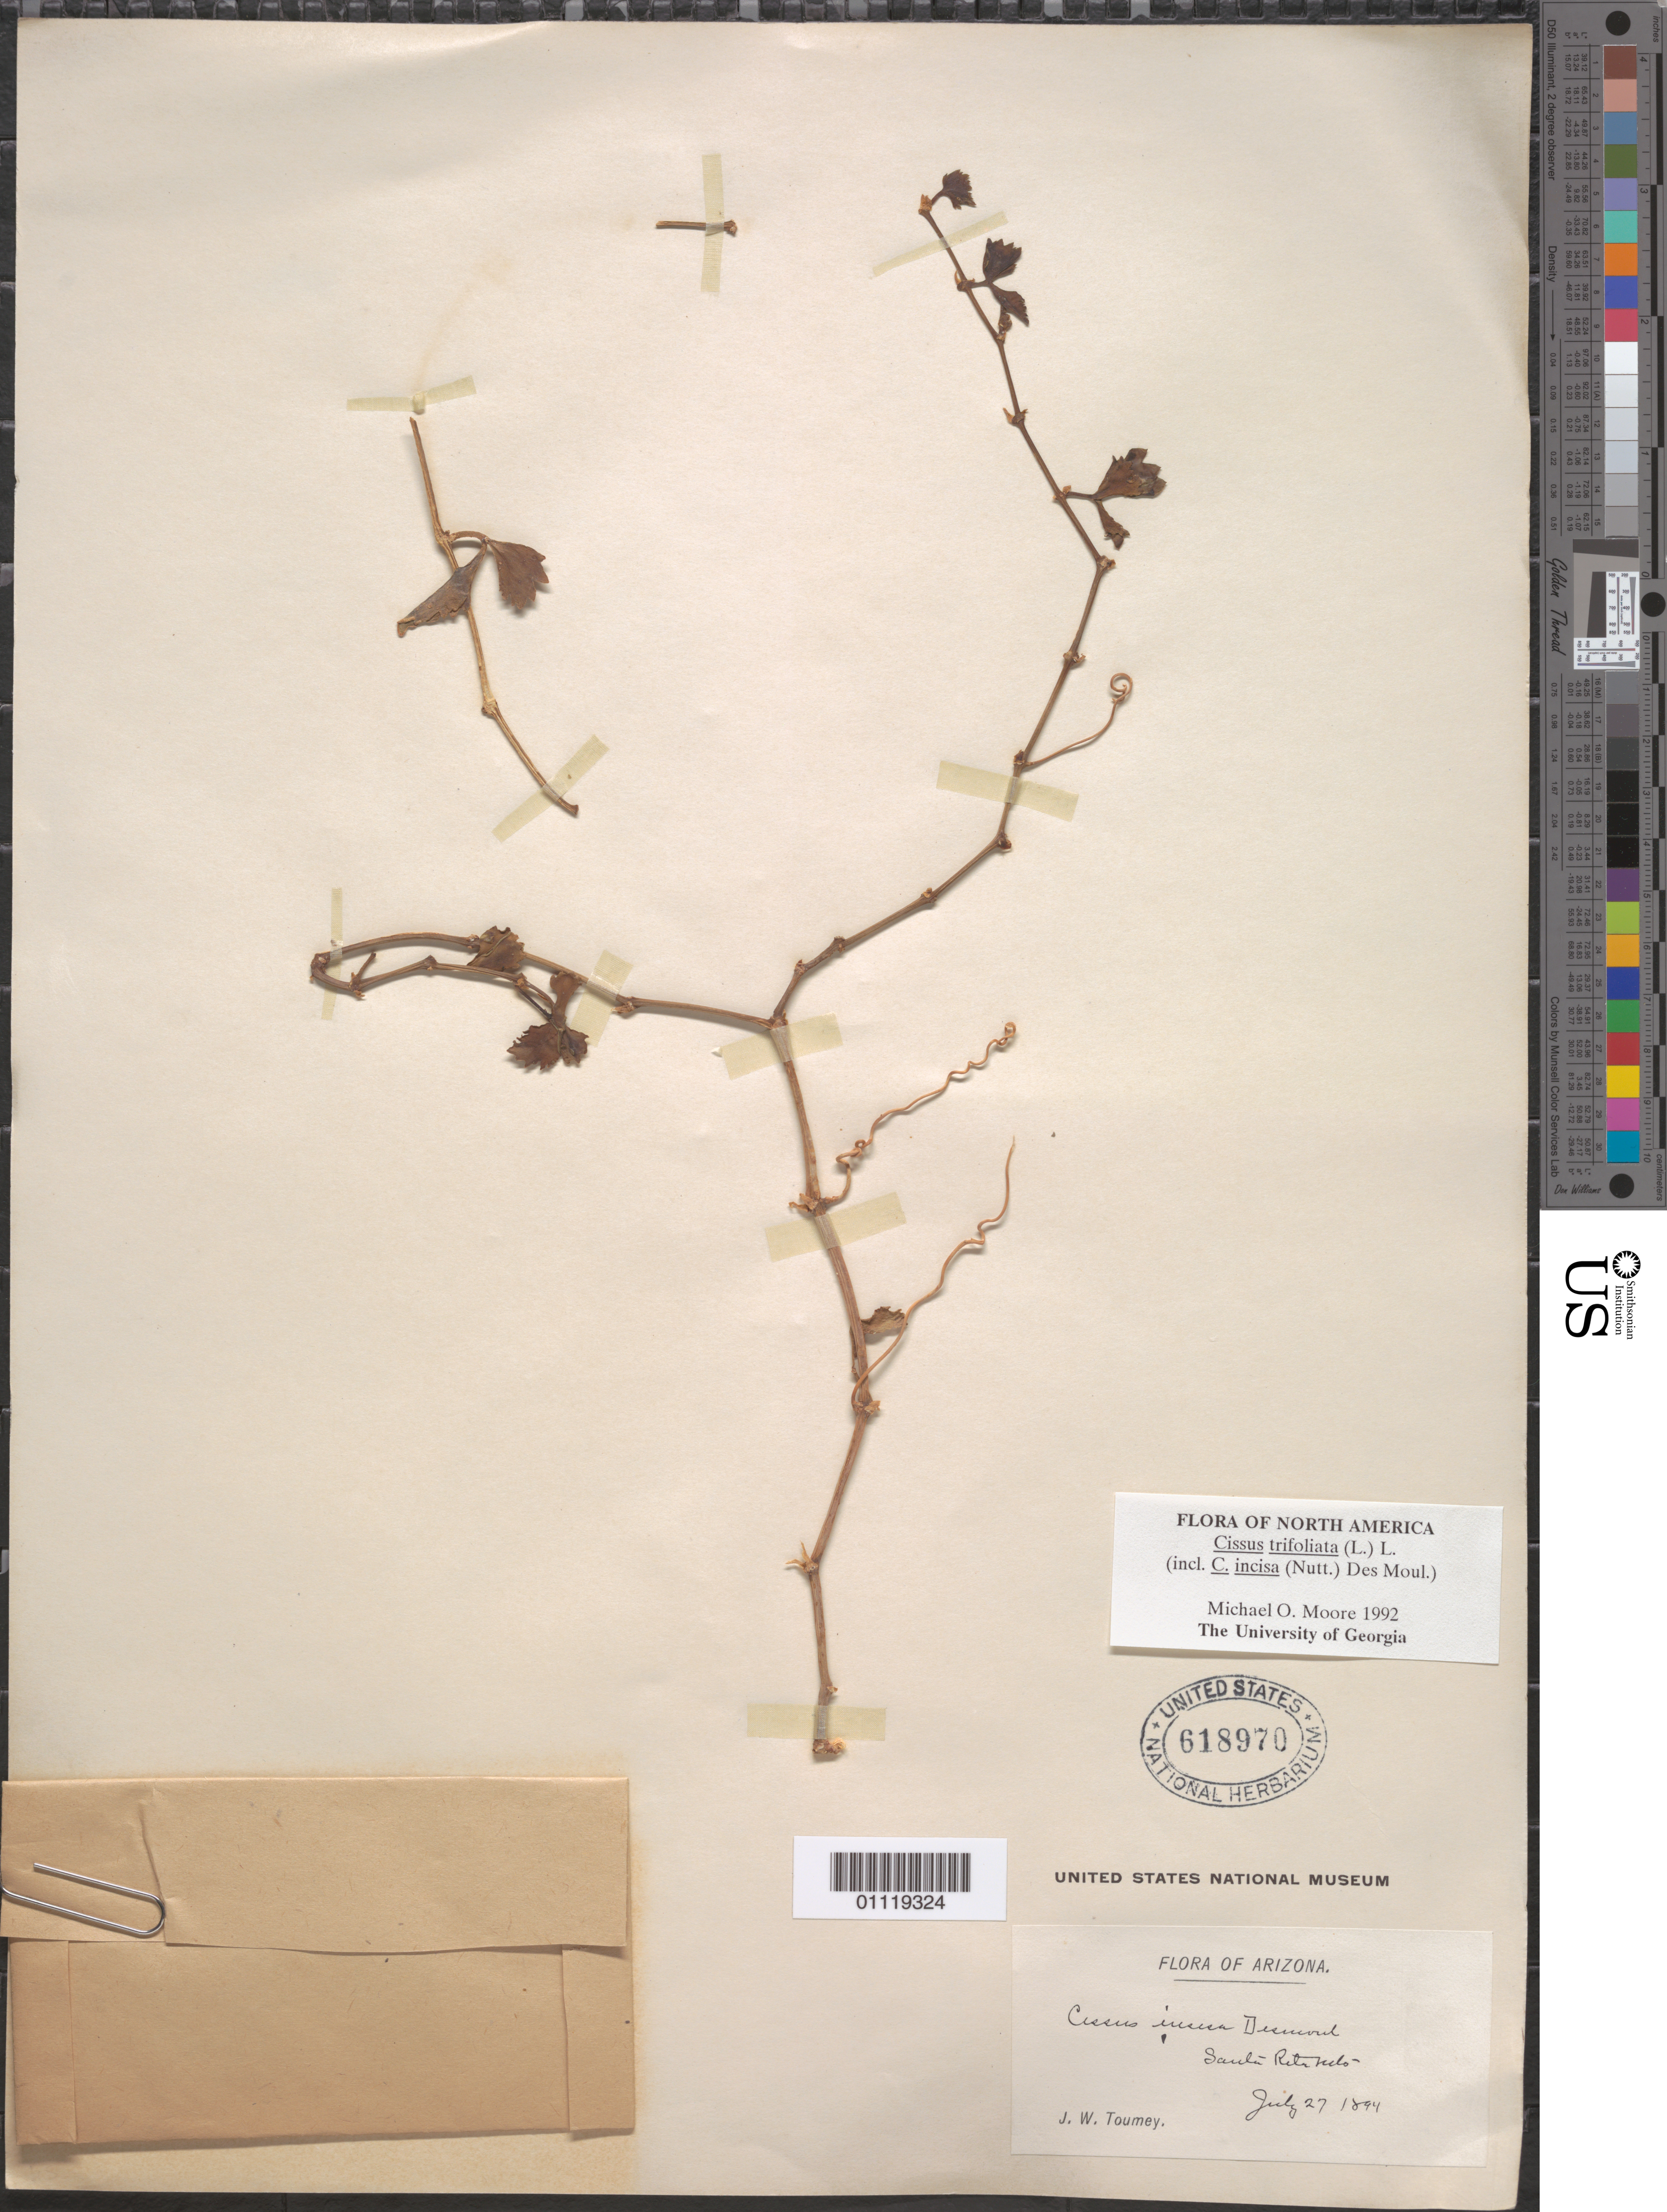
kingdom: Plantae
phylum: Tracheophyta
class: Magnoliopsida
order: Vitales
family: Vitaceae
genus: Cissus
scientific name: Cissus trifoliata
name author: (L.) L.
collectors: J. W. Toumey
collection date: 1894-07-27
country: United States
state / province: Arizona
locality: Santa Rita Mts.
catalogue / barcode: US 618970